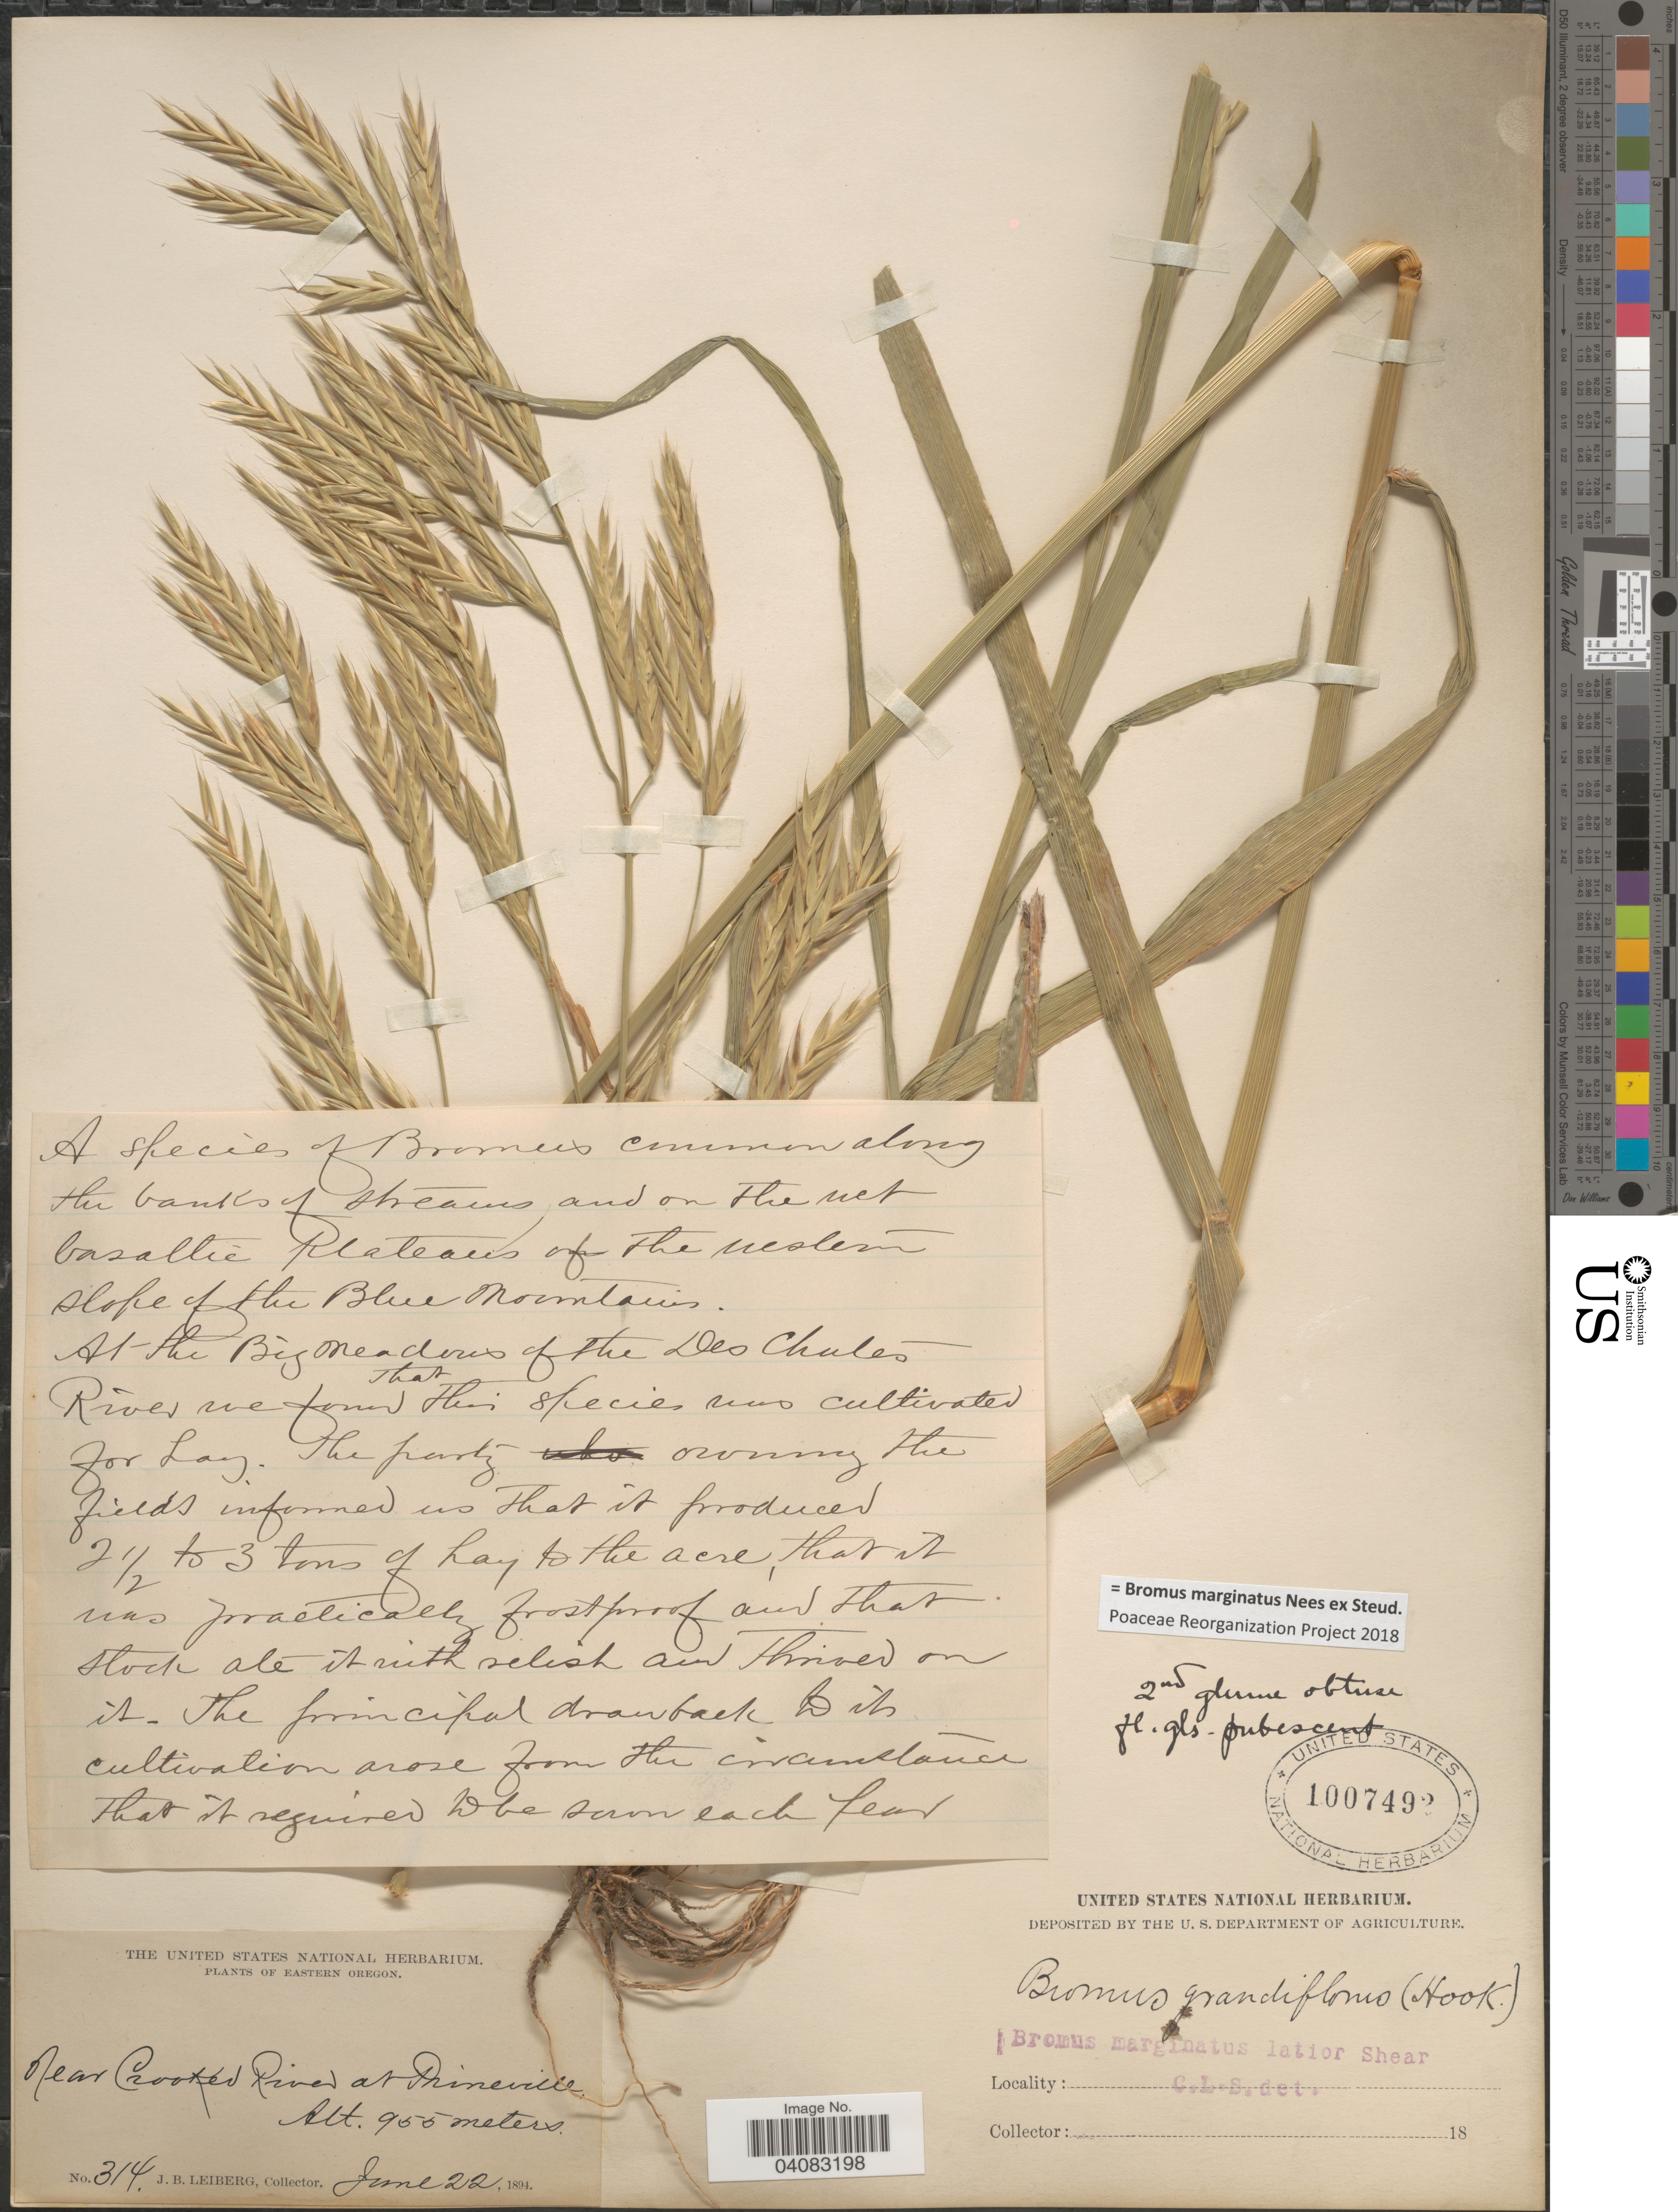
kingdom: Plantae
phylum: Tracheophyta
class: Liliopsida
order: Poales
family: Poaceae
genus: Bromus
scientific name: Bromus marginatus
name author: Nees ex Steud.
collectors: J. B. Leiberg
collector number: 314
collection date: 1894-06-22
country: United States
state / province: Oregon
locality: Eastern Oregon. Near Crooked River at Prineville.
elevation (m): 955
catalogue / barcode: US 1007492